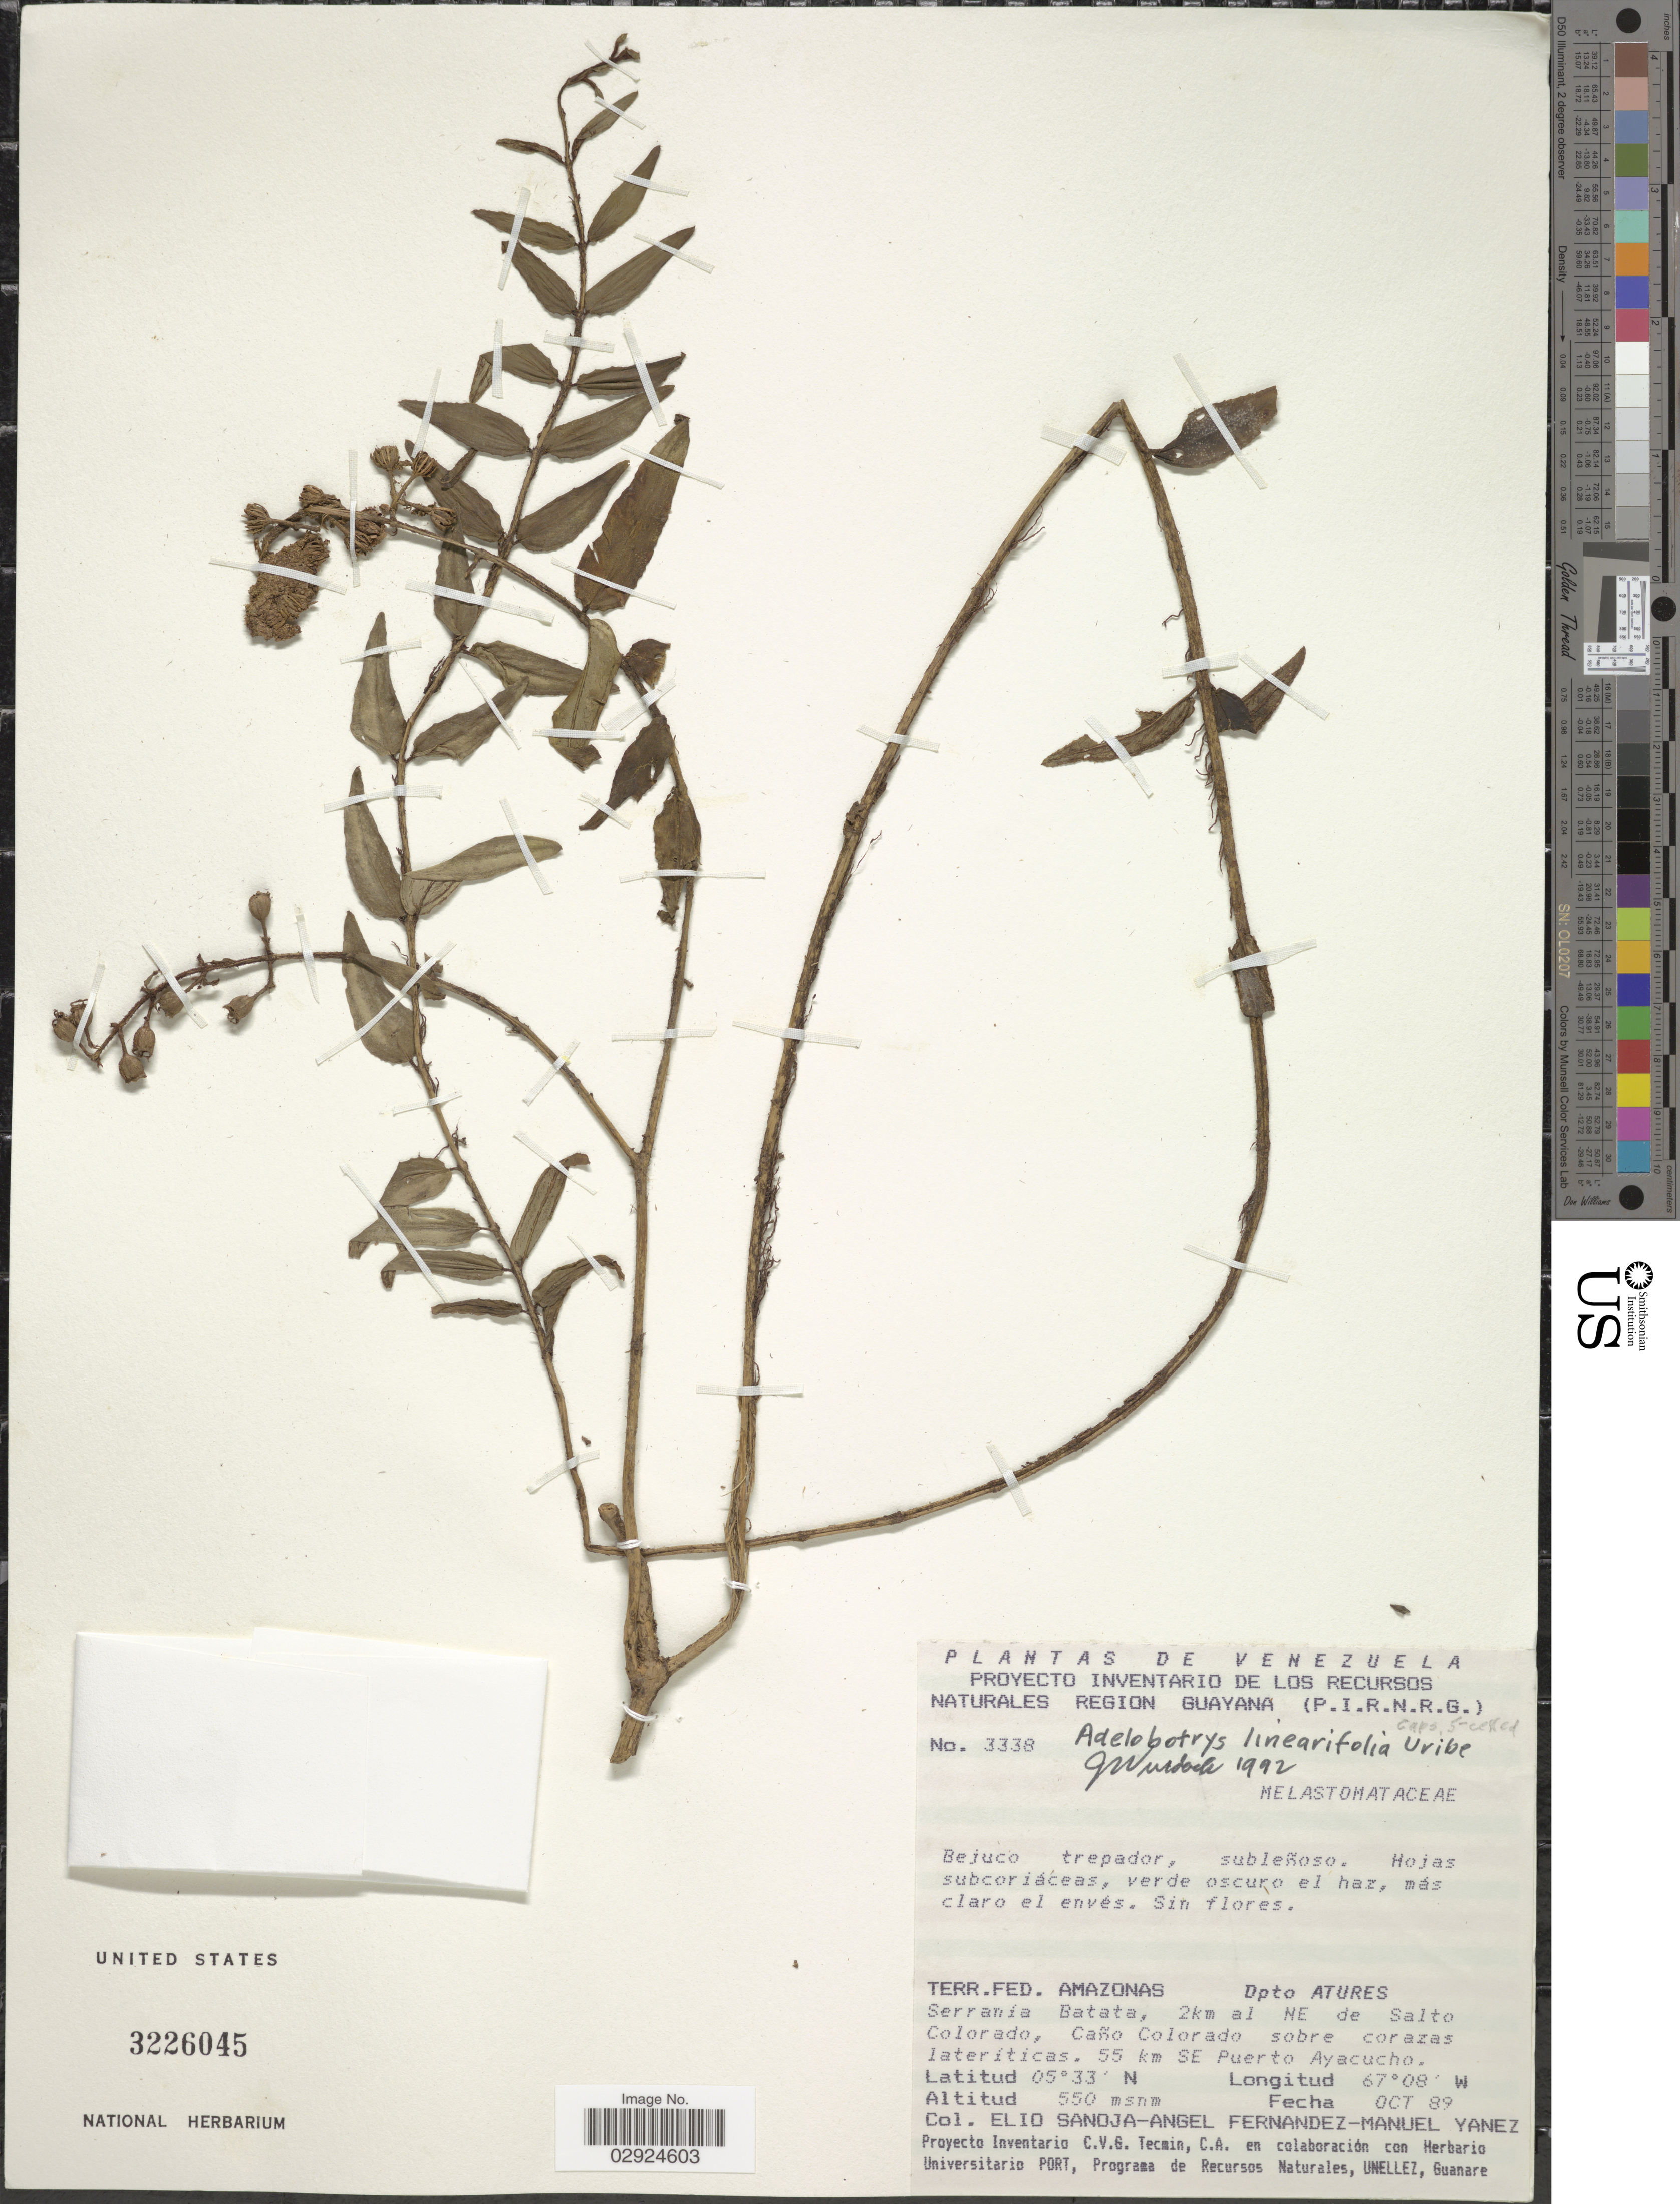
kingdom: Plantae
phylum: Tracheophyta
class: Magnoliopsida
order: Myrtales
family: Melastomataceae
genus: Adelobotrys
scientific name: Adelobotrys linearifolia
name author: L. Uribe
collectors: E. Sanoja, Á. Fernández & M. Yanez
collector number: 3338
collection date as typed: Transcribed d/m/y: /10/89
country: Venezuela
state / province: Amazonas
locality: Terr. Fed. Amazonas. Dpto Atures. Serranía Batata, 2km al NE de Salto Colorado, Caño Colorado sobre corazas lateríticas, 55 km SE Puerto Ayacucho.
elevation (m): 550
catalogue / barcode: US 3226045